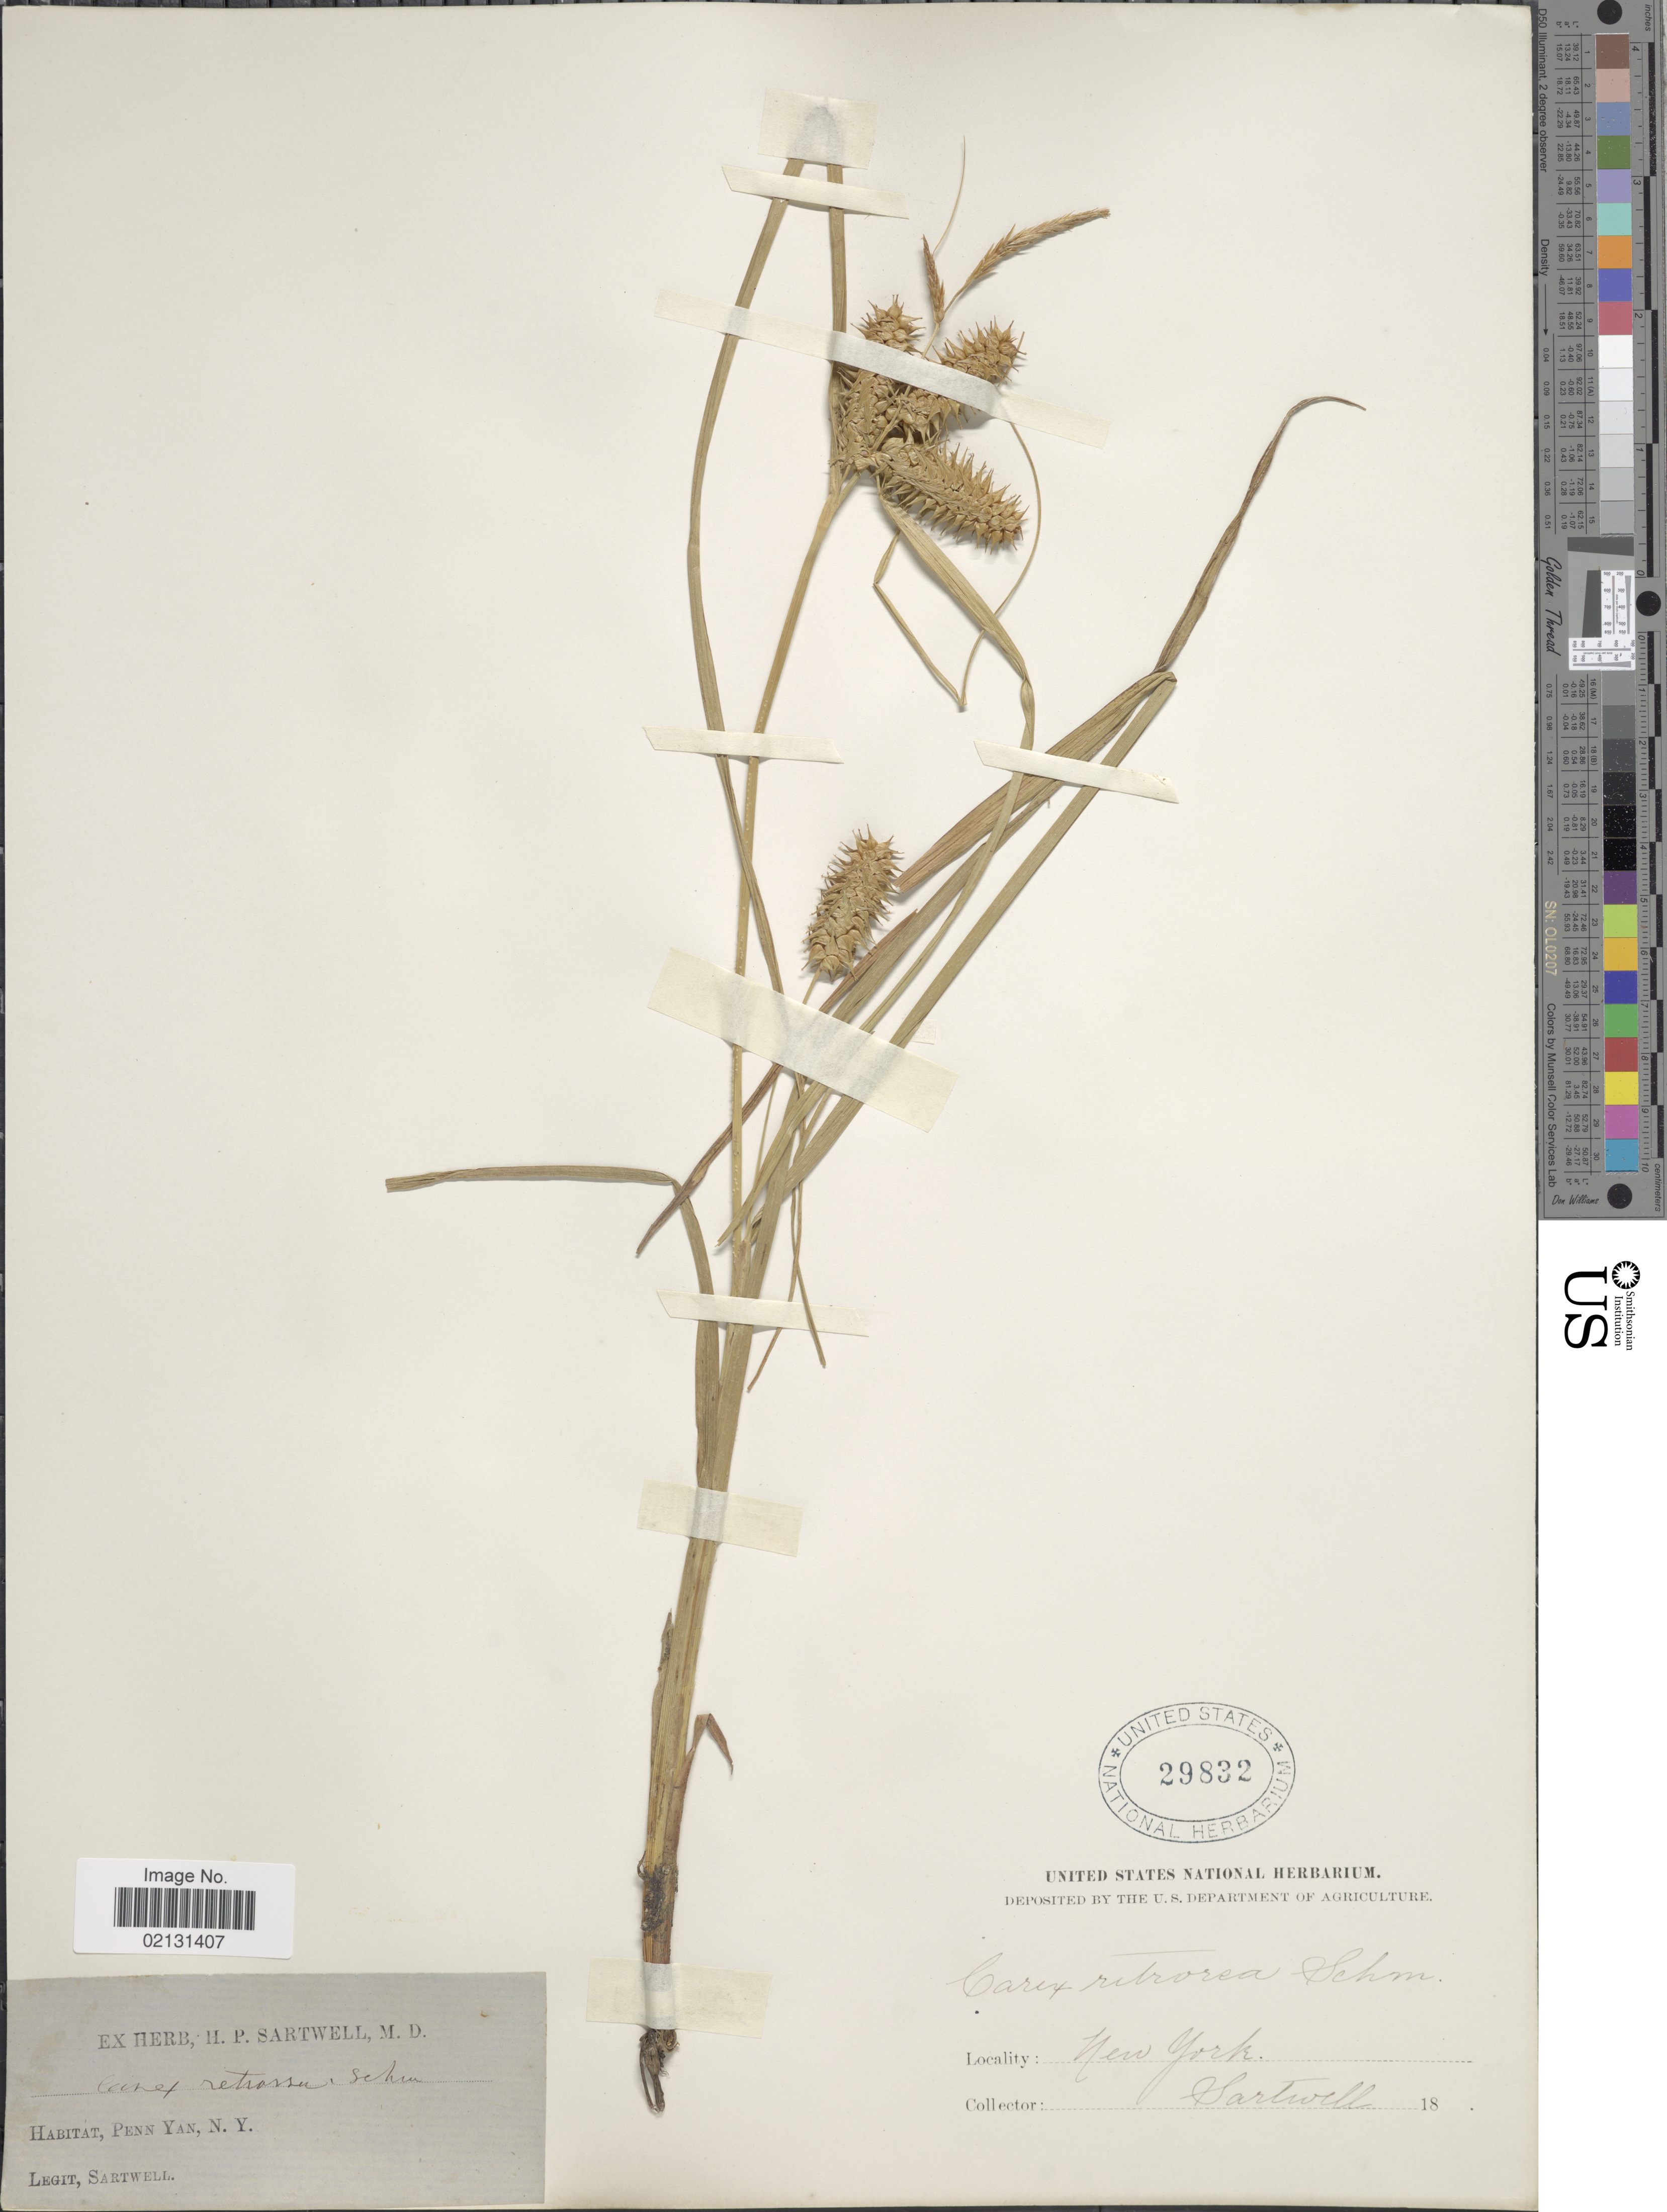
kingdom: Plantae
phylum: Tracheophyta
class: Liliopsida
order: Poales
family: Cyperaceae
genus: Carex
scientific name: Carex retrorsa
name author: Schwein.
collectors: H. P. Sartwell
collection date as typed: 18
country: United States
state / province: New York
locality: Penn Yan.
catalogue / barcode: US 29832